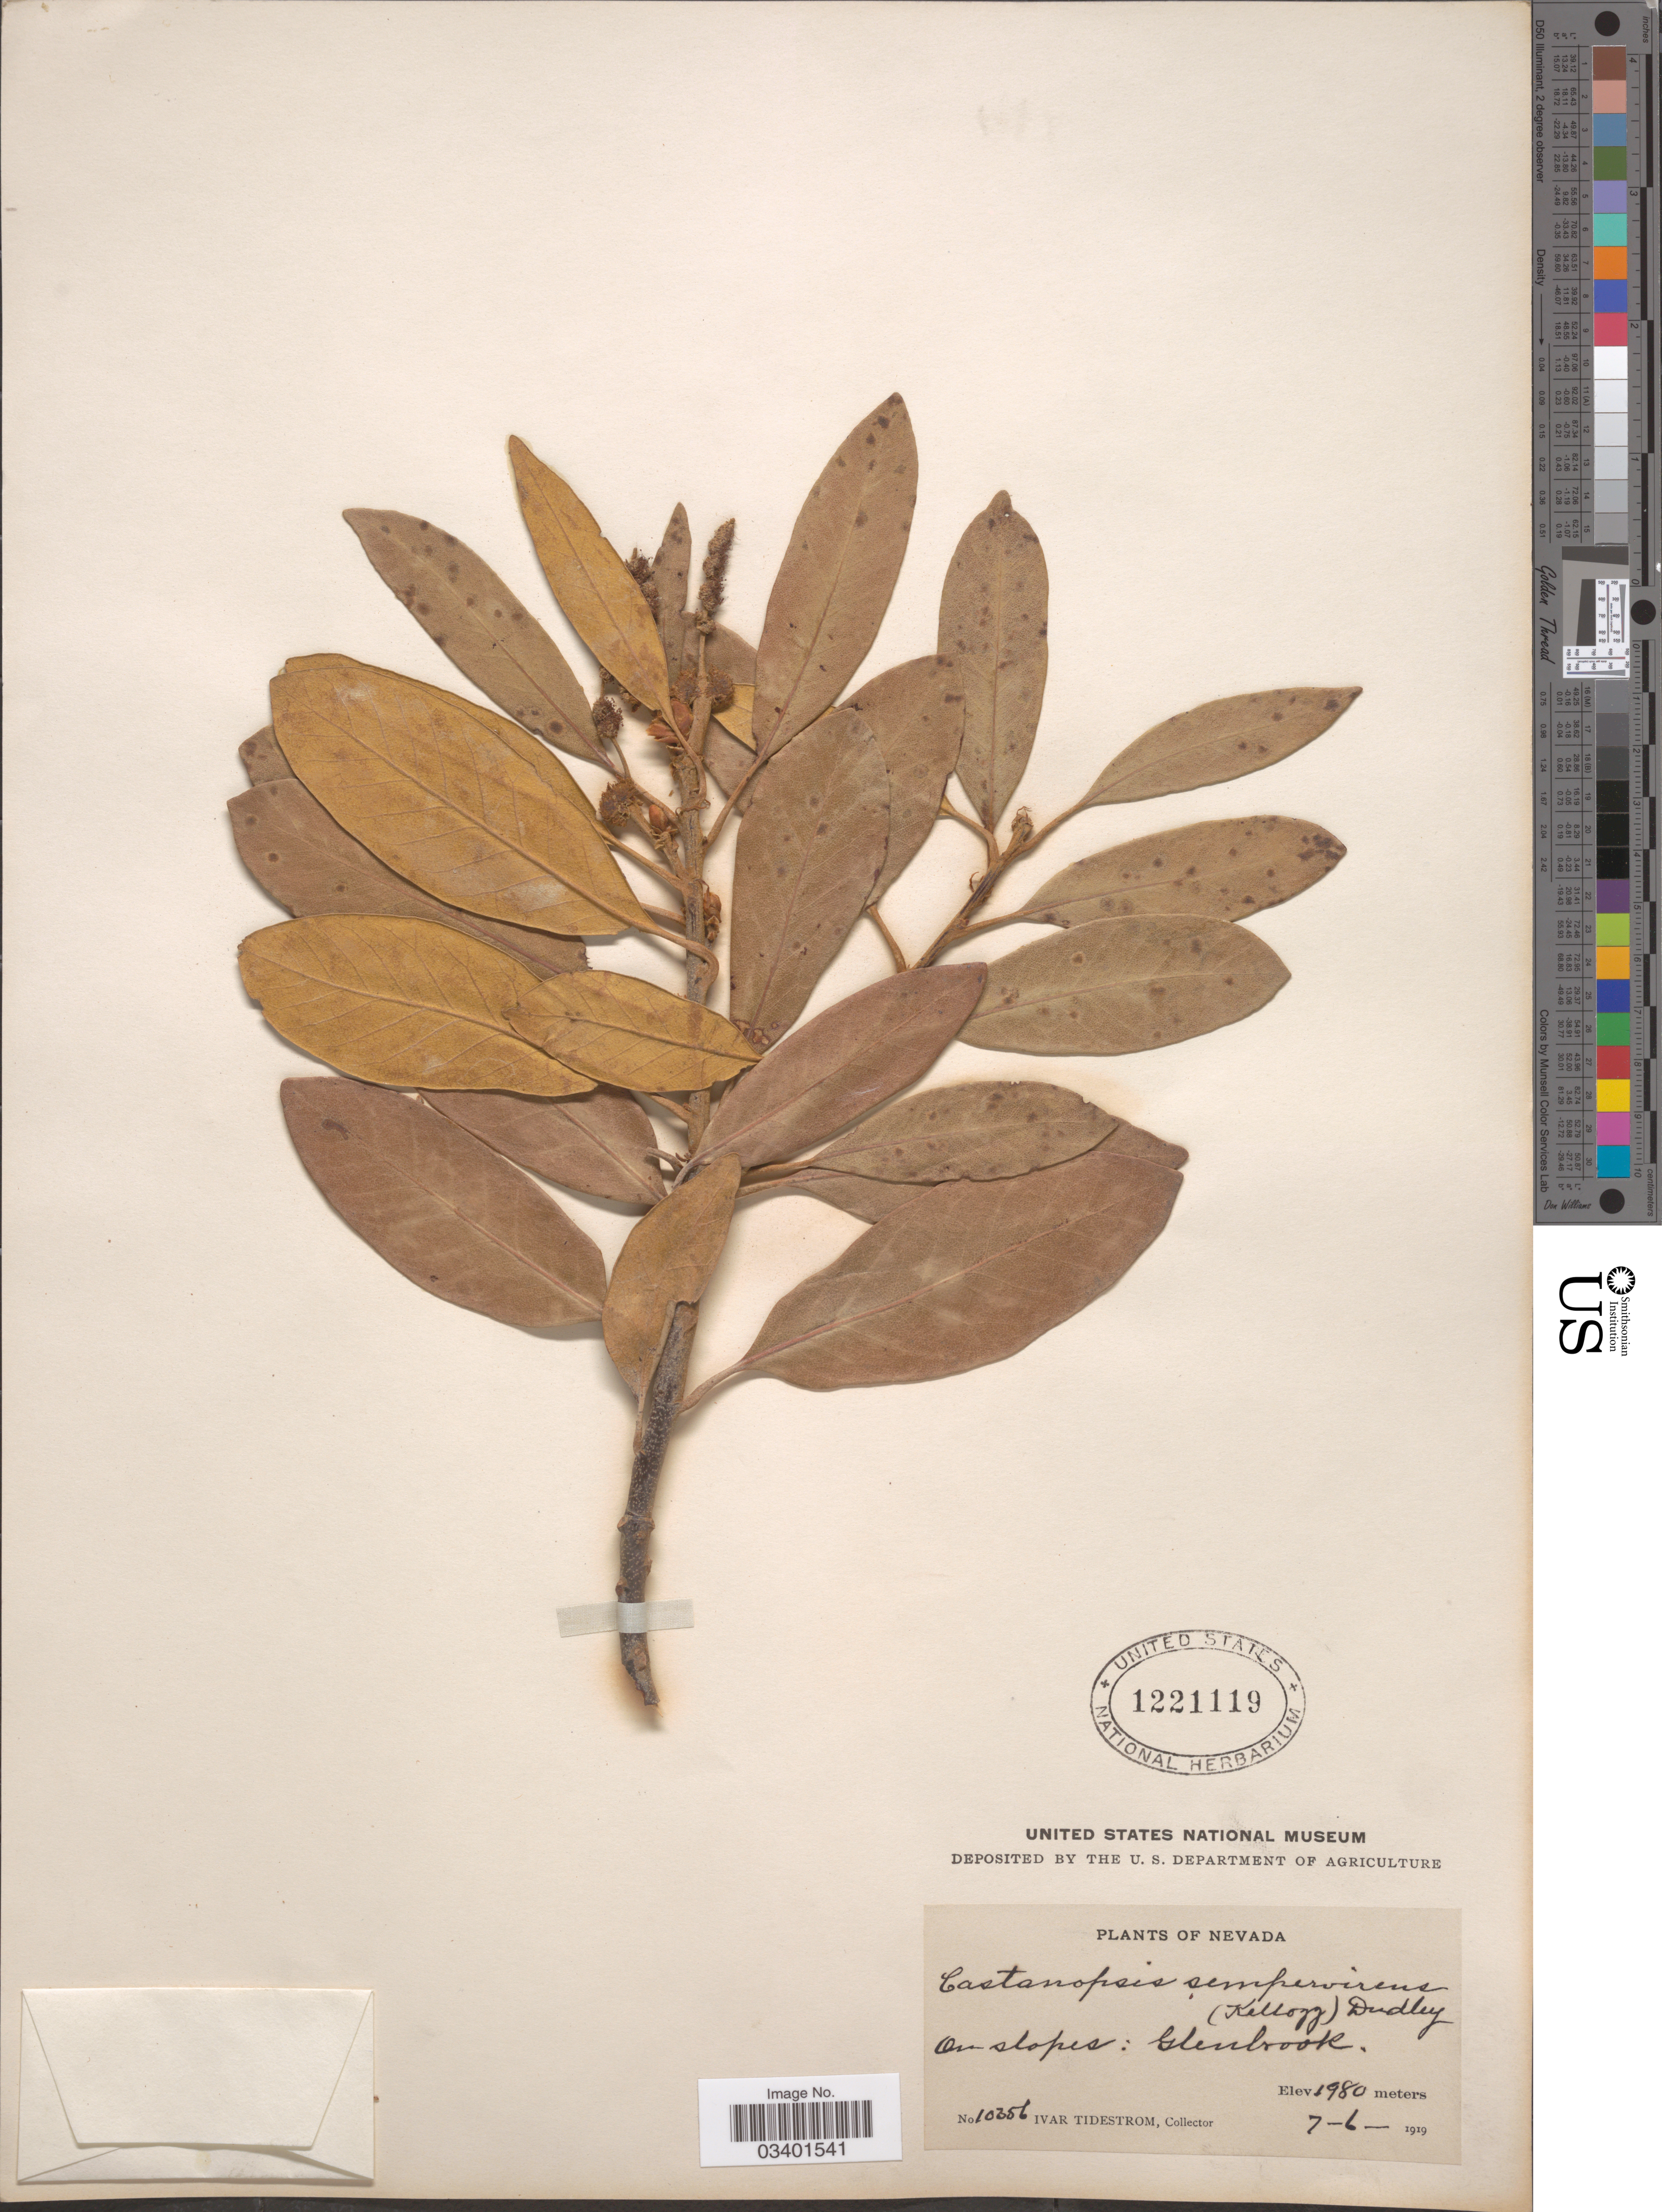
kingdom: Plantae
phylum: Tracheophyta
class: Magnoliopsida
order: Fagales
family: Fagaceae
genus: Chrysolepis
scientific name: Chrysolepis sempervirens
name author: (Kellogg) Hjelmq.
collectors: I. F. Tidestrom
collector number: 10356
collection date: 1919-07-06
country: United States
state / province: Nevada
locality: Glenbrook.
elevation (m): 1980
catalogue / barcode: US 1221119